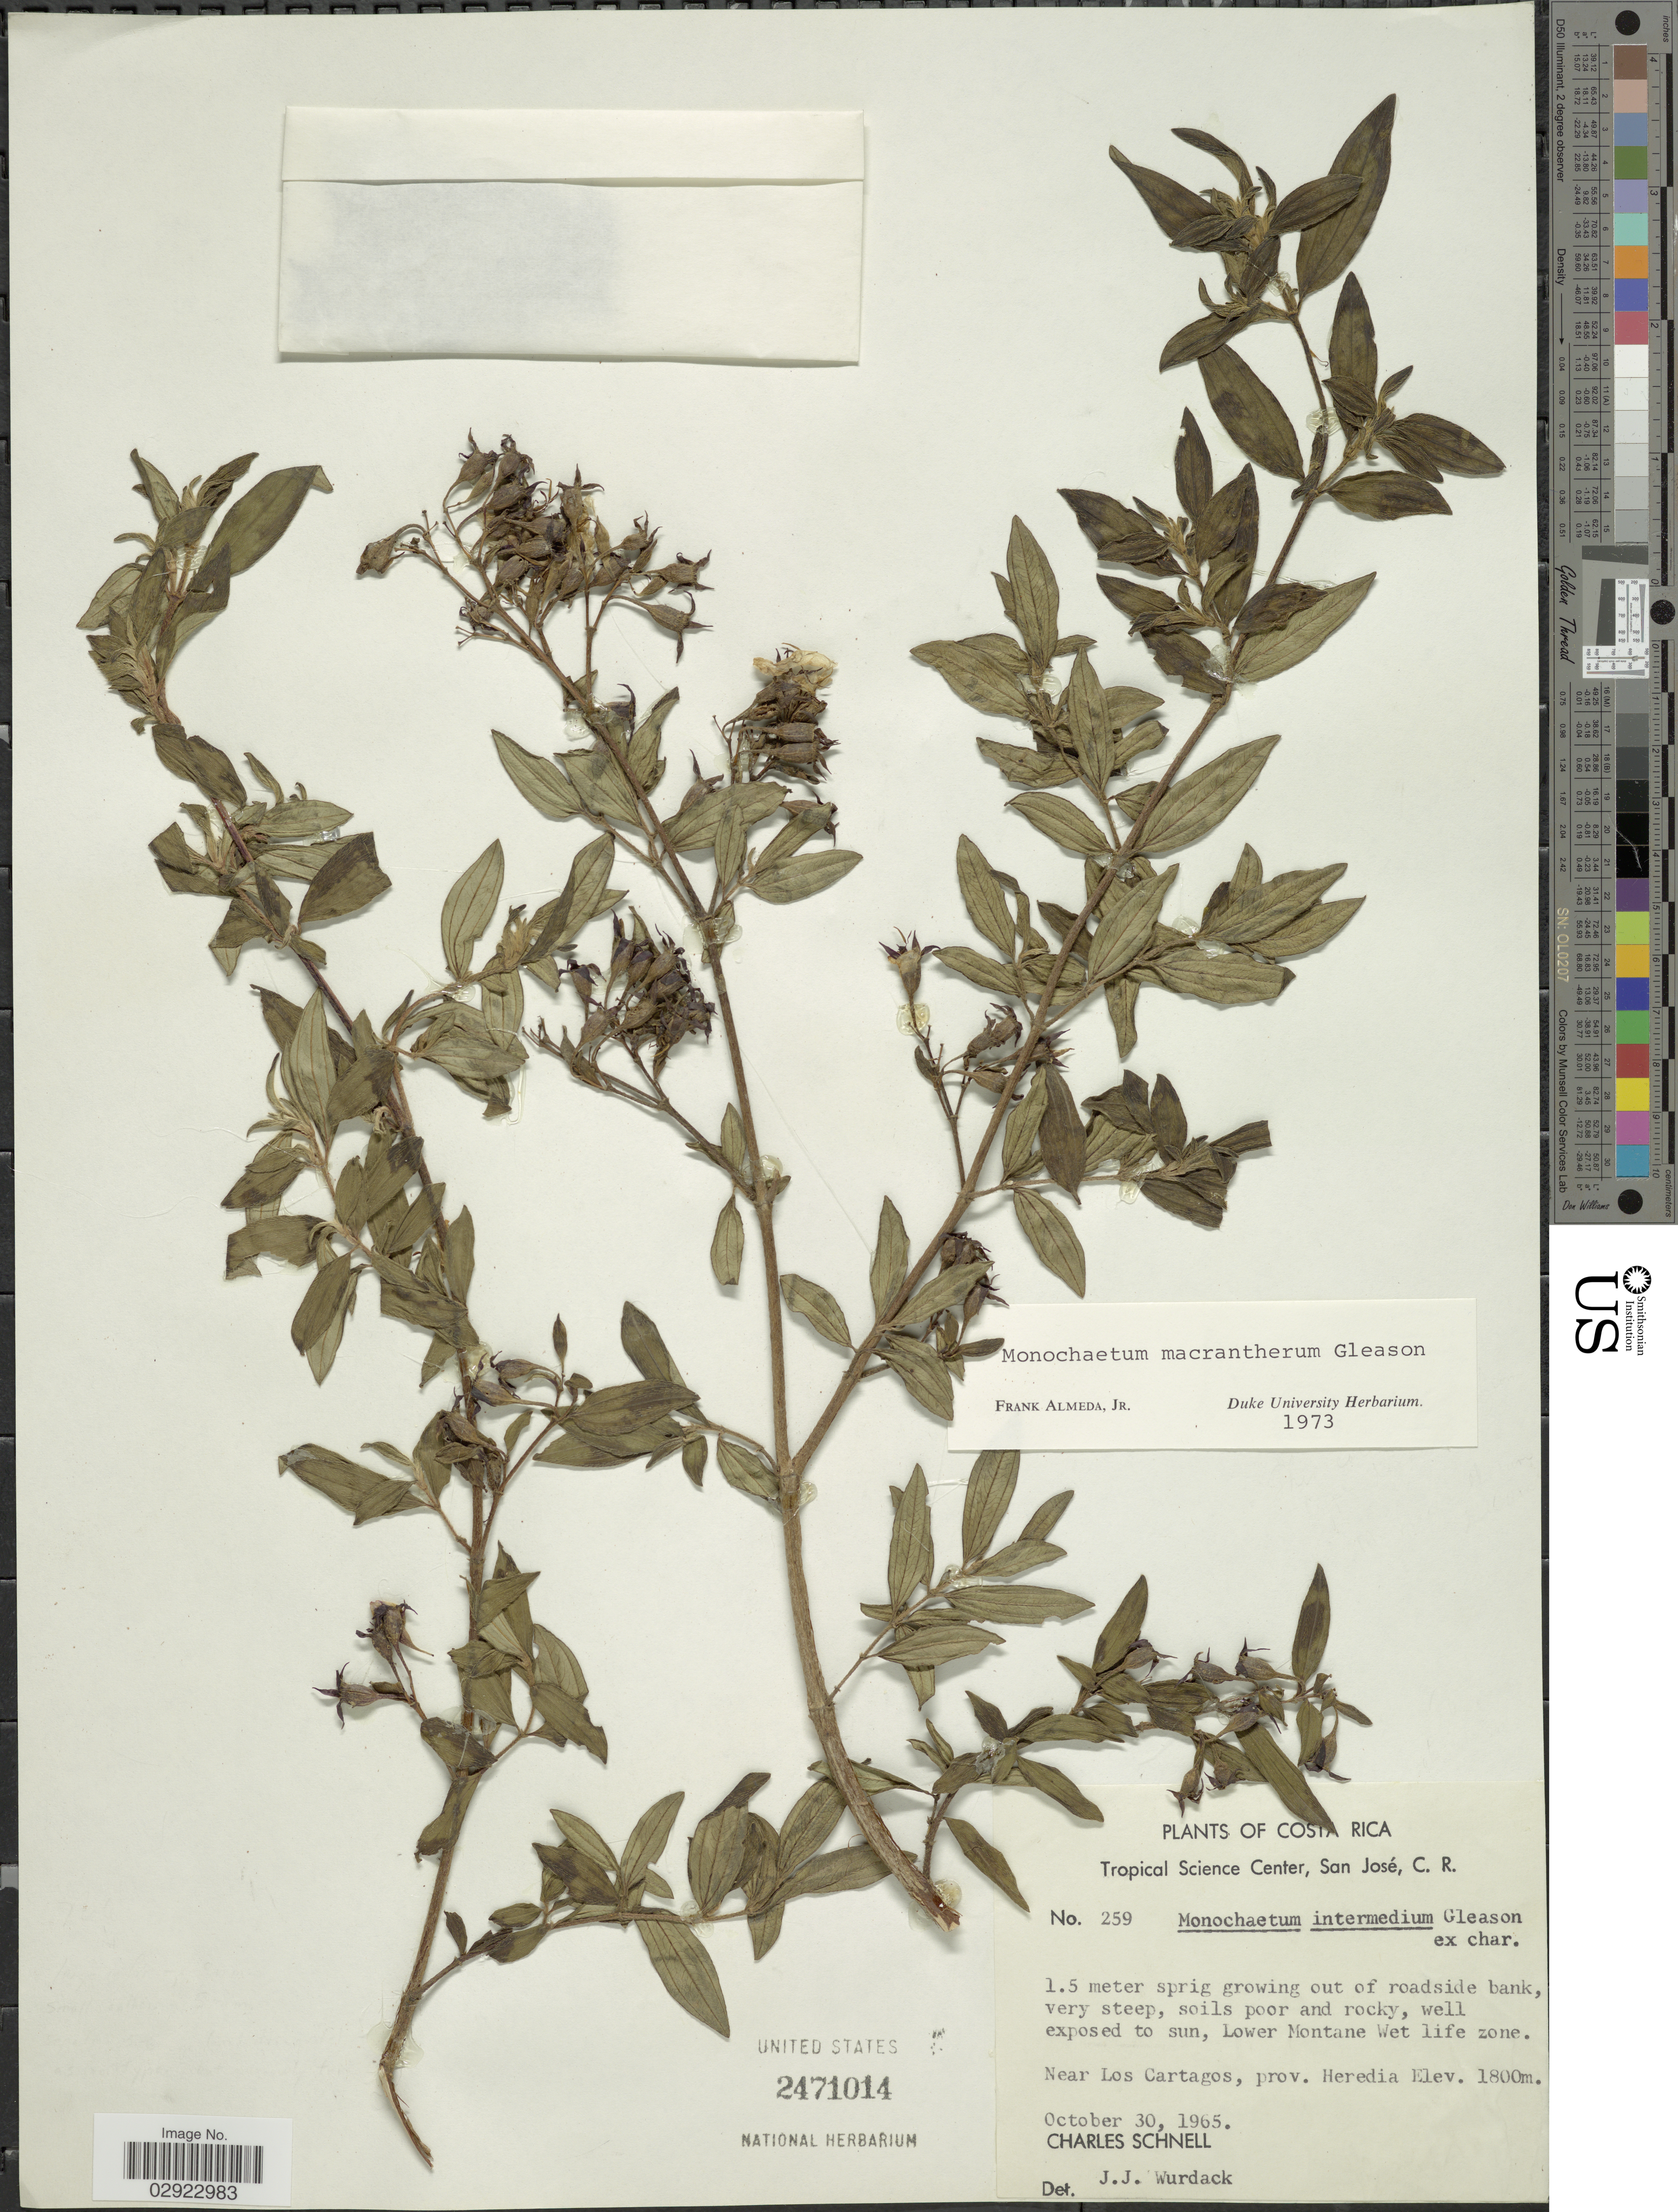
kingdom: Plantae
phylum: Tracheophyta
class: Magnoliopsida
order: Myrtales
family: Melastomataceae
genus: Monochaetum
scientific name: Monochaetum macrantherum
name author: Gleason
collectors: C. Schnell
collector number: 259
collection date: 1965-10-30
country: Costa Rica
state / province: Heredia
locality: Lower Montane Wet life zone. Near Los Cartagos, prov. Heredia.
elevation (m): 1800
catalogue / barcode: US 2471014